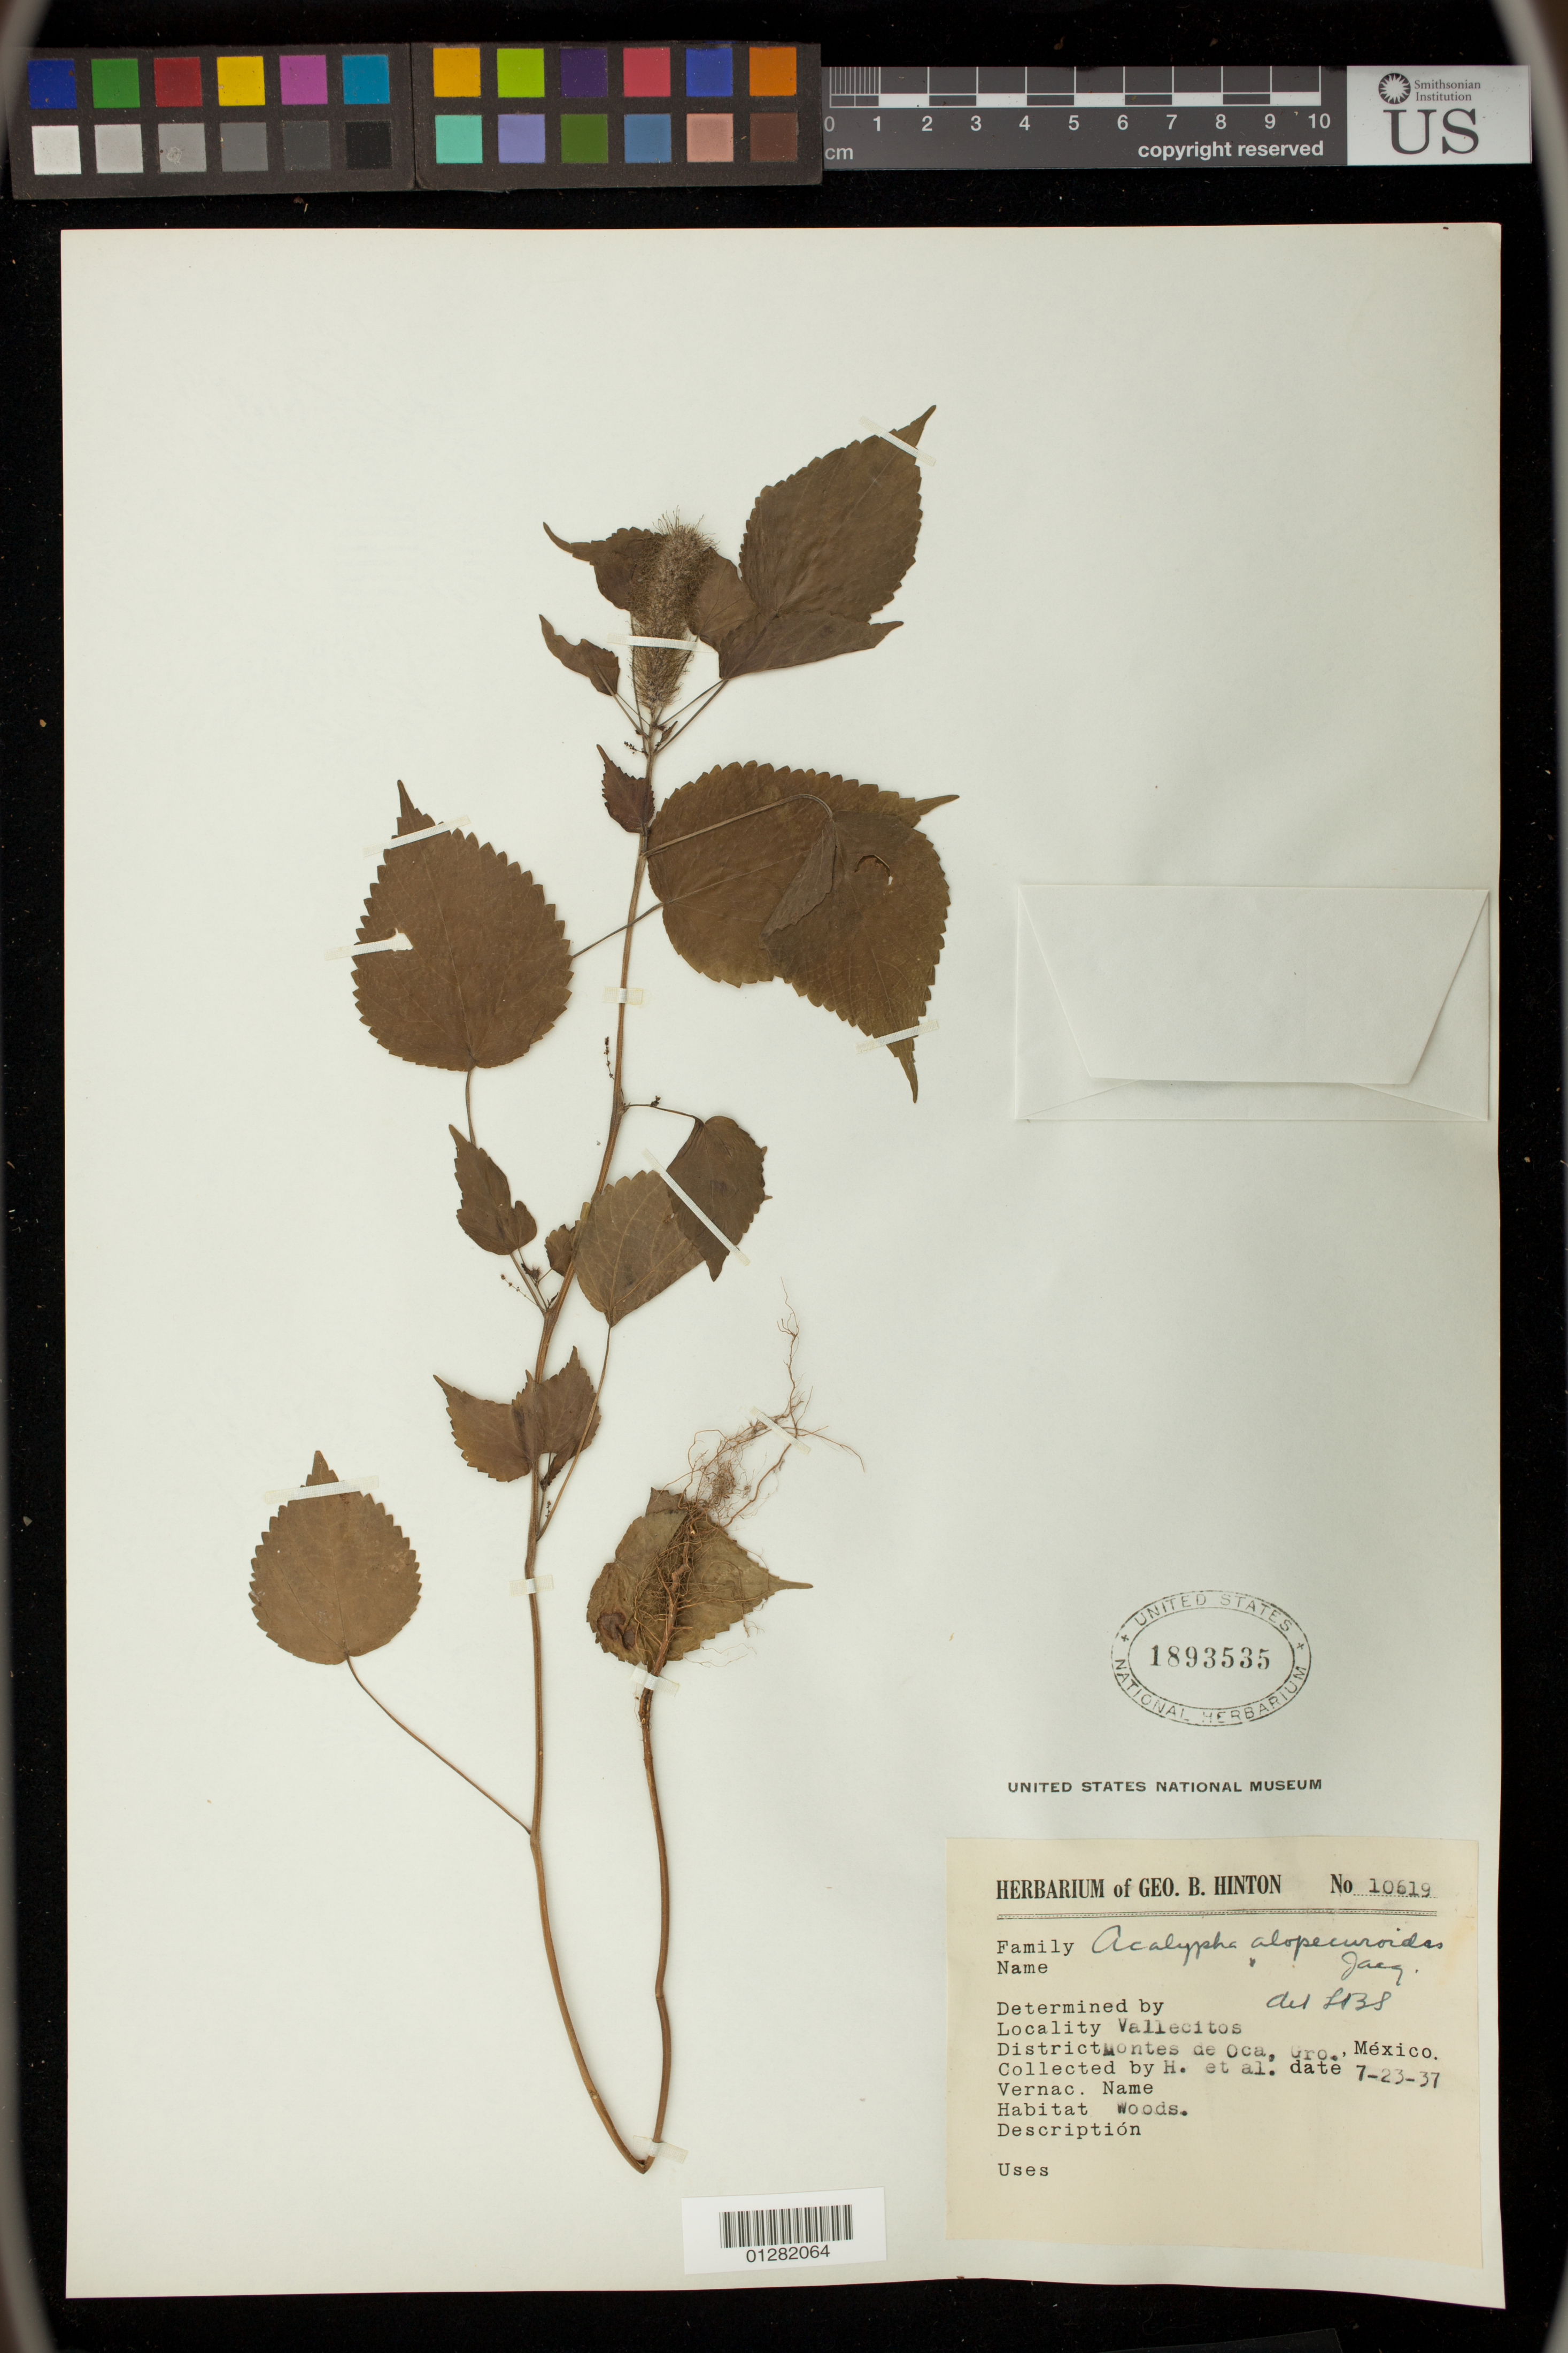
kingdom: Plantae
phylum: Tracheophyta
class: Magnoliopsida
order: Malpighiales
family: Euphorbiaceae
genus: Acalypha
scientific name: Acalypha alopecuroidea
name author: Jacq.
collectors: G. B. Hinton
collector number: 10619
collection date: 1937-07-23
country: Mexico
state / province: Guerrero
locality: Montes de Oca, Vallecitos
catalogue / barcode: US 1893535